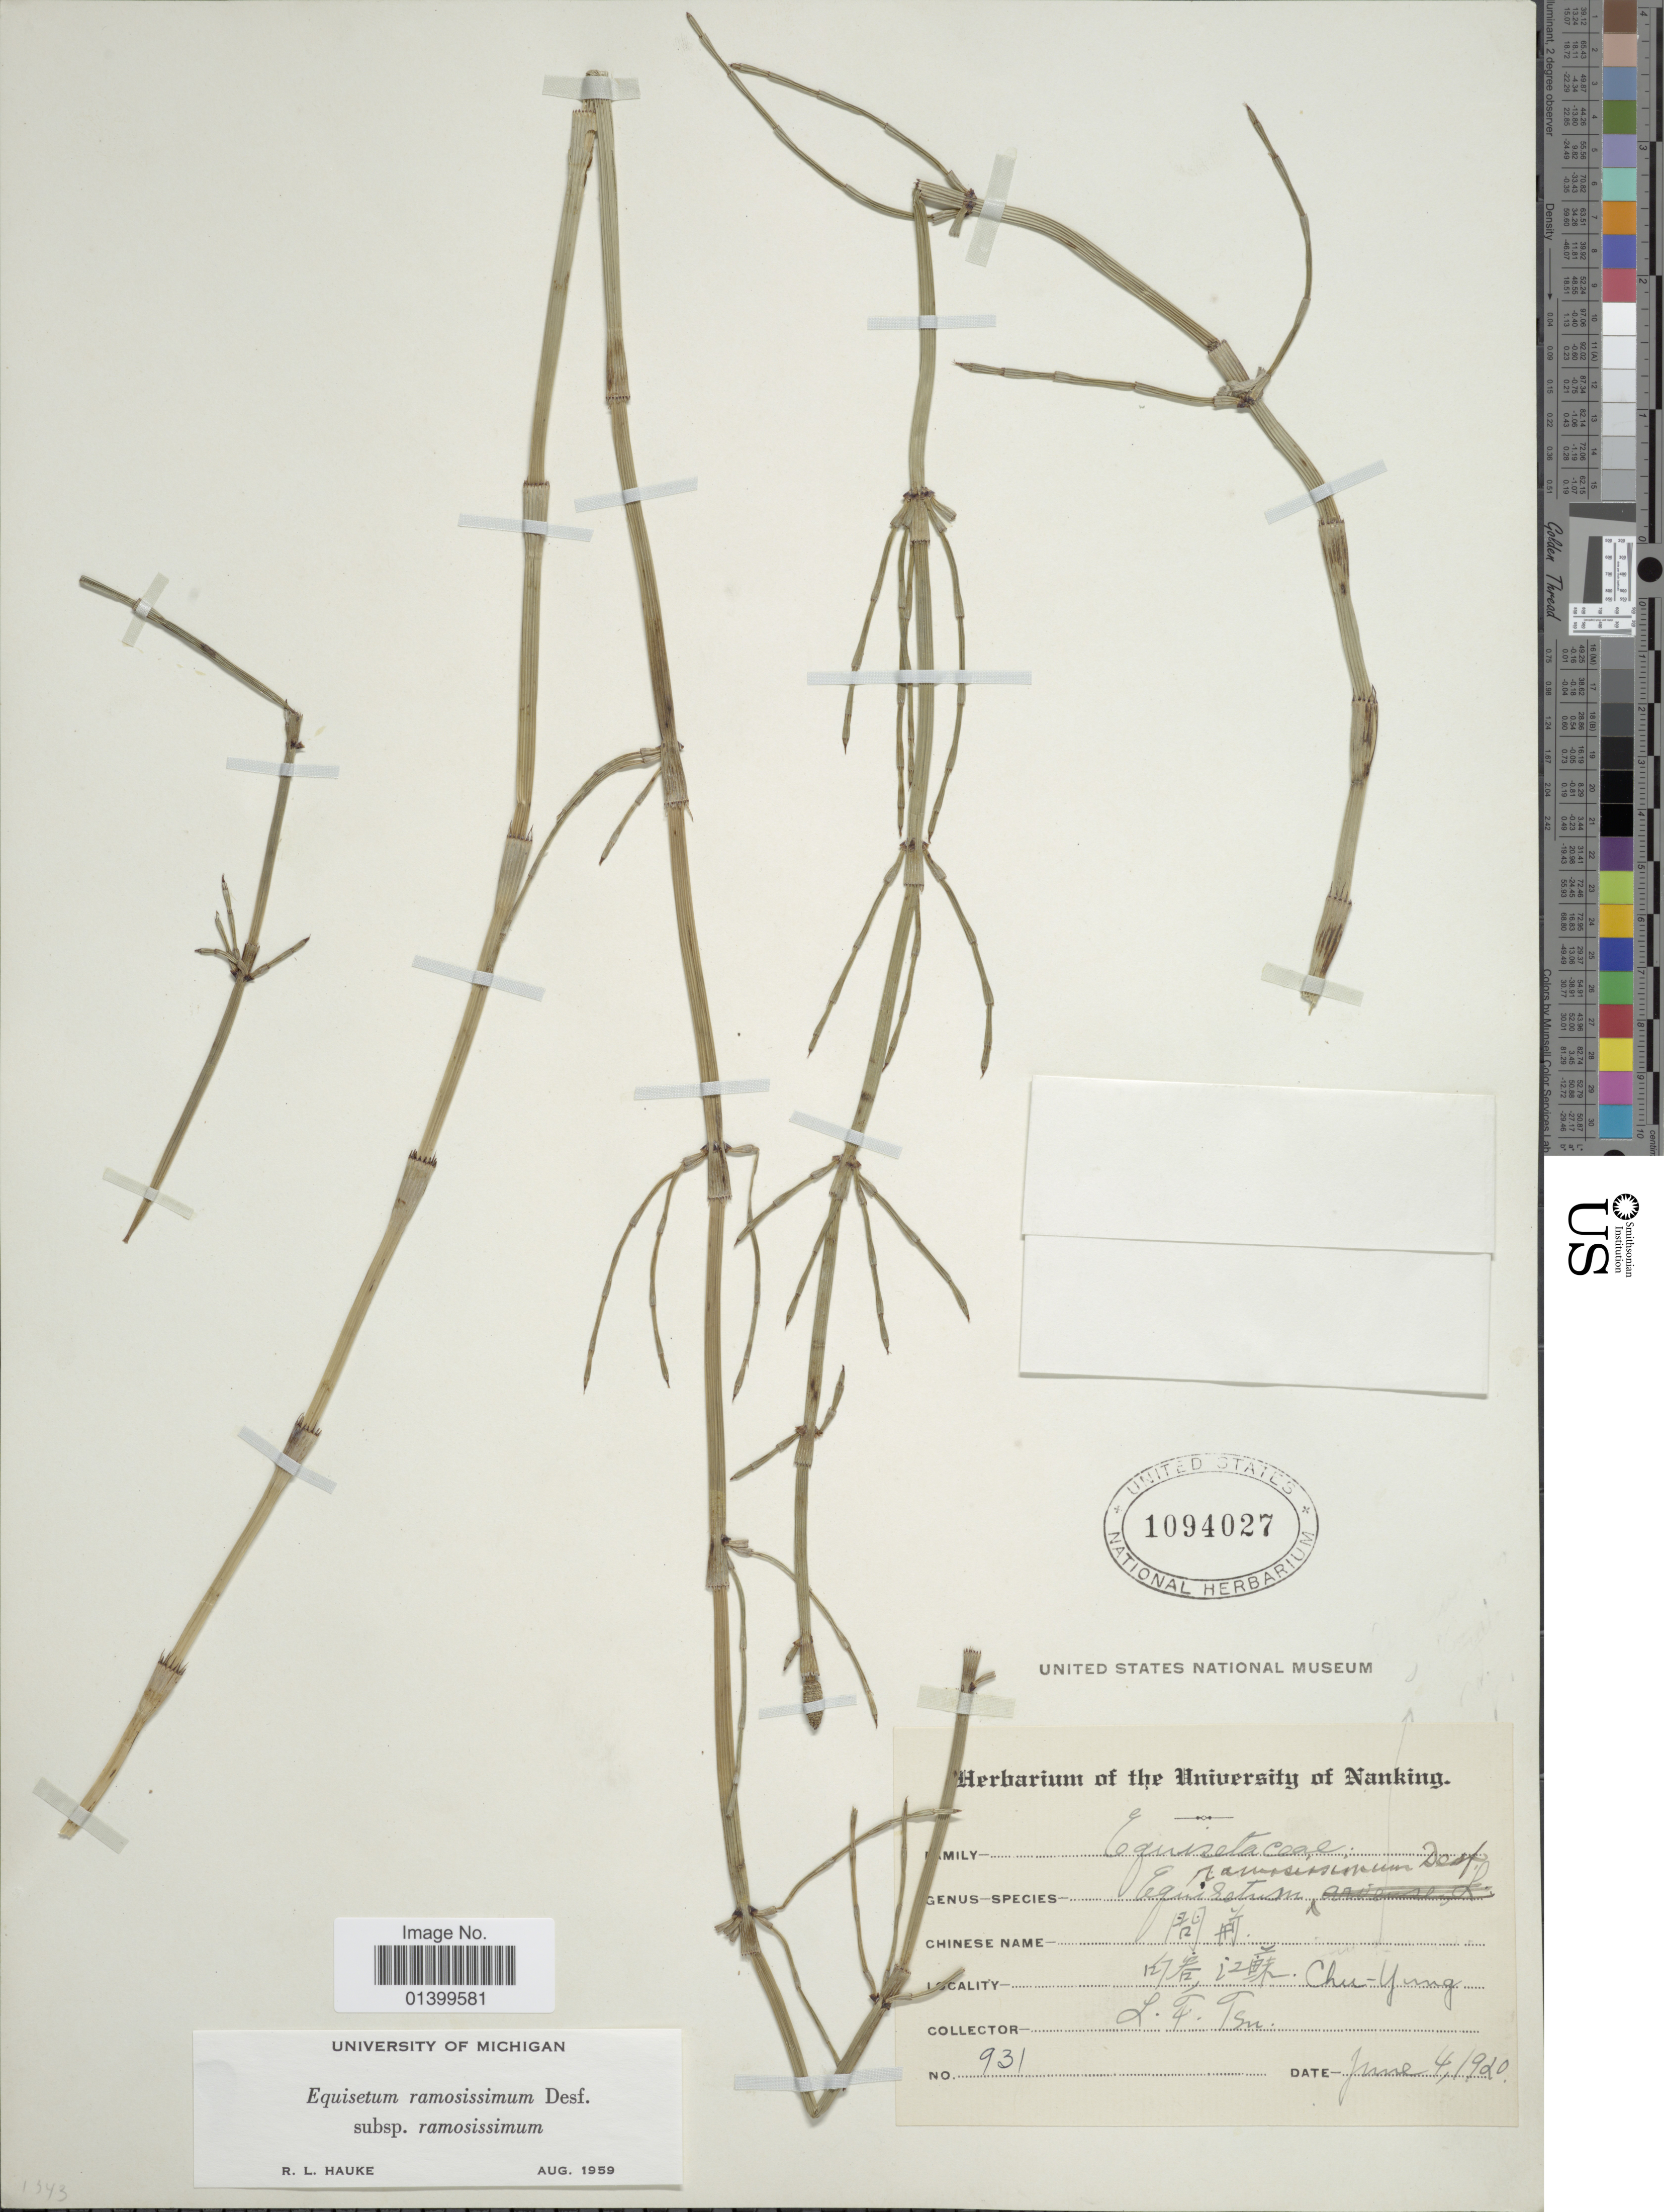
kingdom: Plantae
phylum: Tracheophyta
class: Polypodiopsida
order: Equisetales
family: Equisetaceae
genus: Equisetum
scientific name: Equisetum ramosissimum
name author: Desf.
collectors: L. Tsu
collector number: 931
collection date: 1920-06-04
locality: X Chu-Yung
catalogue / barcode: US 1094027